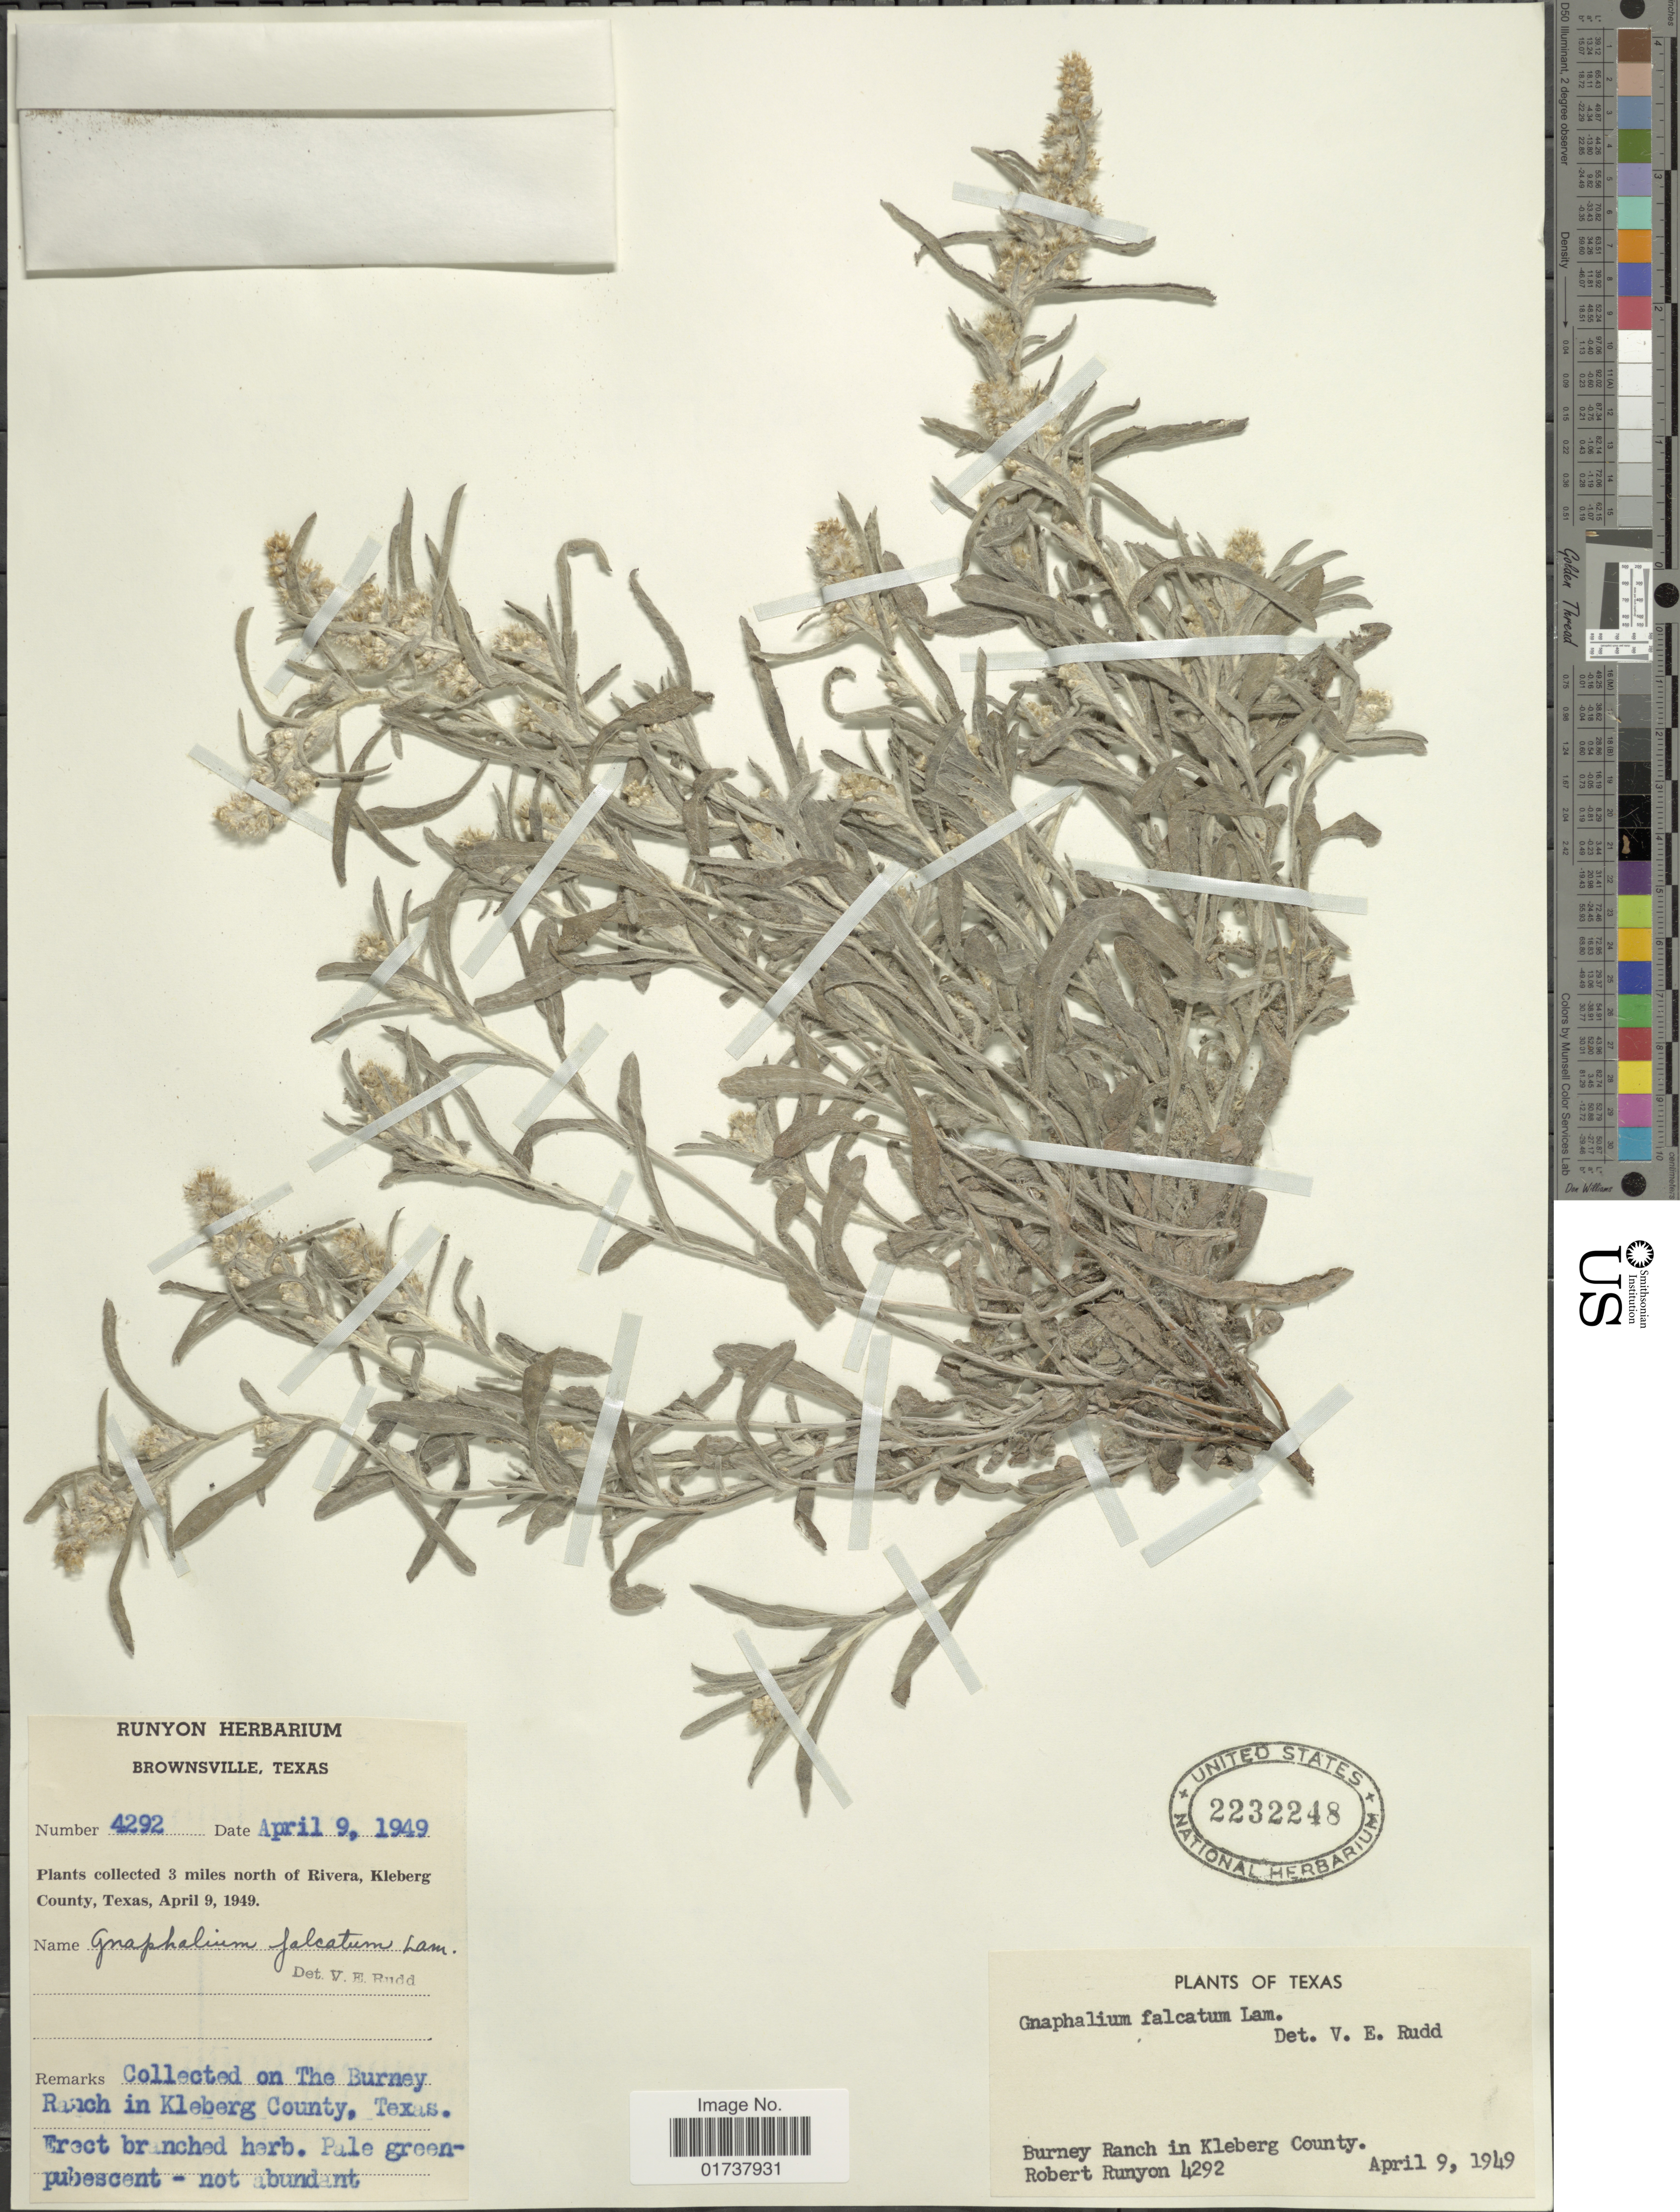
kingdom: Plantae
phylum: Tracheophyta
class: Magnoliopsida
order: Asterales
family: Asteraceae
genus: Gamochaeta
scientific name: Gamochaeta falcata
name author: (Lam.) Cabrera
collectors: R. Runyon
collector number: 4292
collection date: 1949-04-09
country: United States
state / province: Texas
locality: Burney Ranch in Kleberg County, 3 miles north or Rivera, Kleberg County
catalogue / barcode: US 2232248